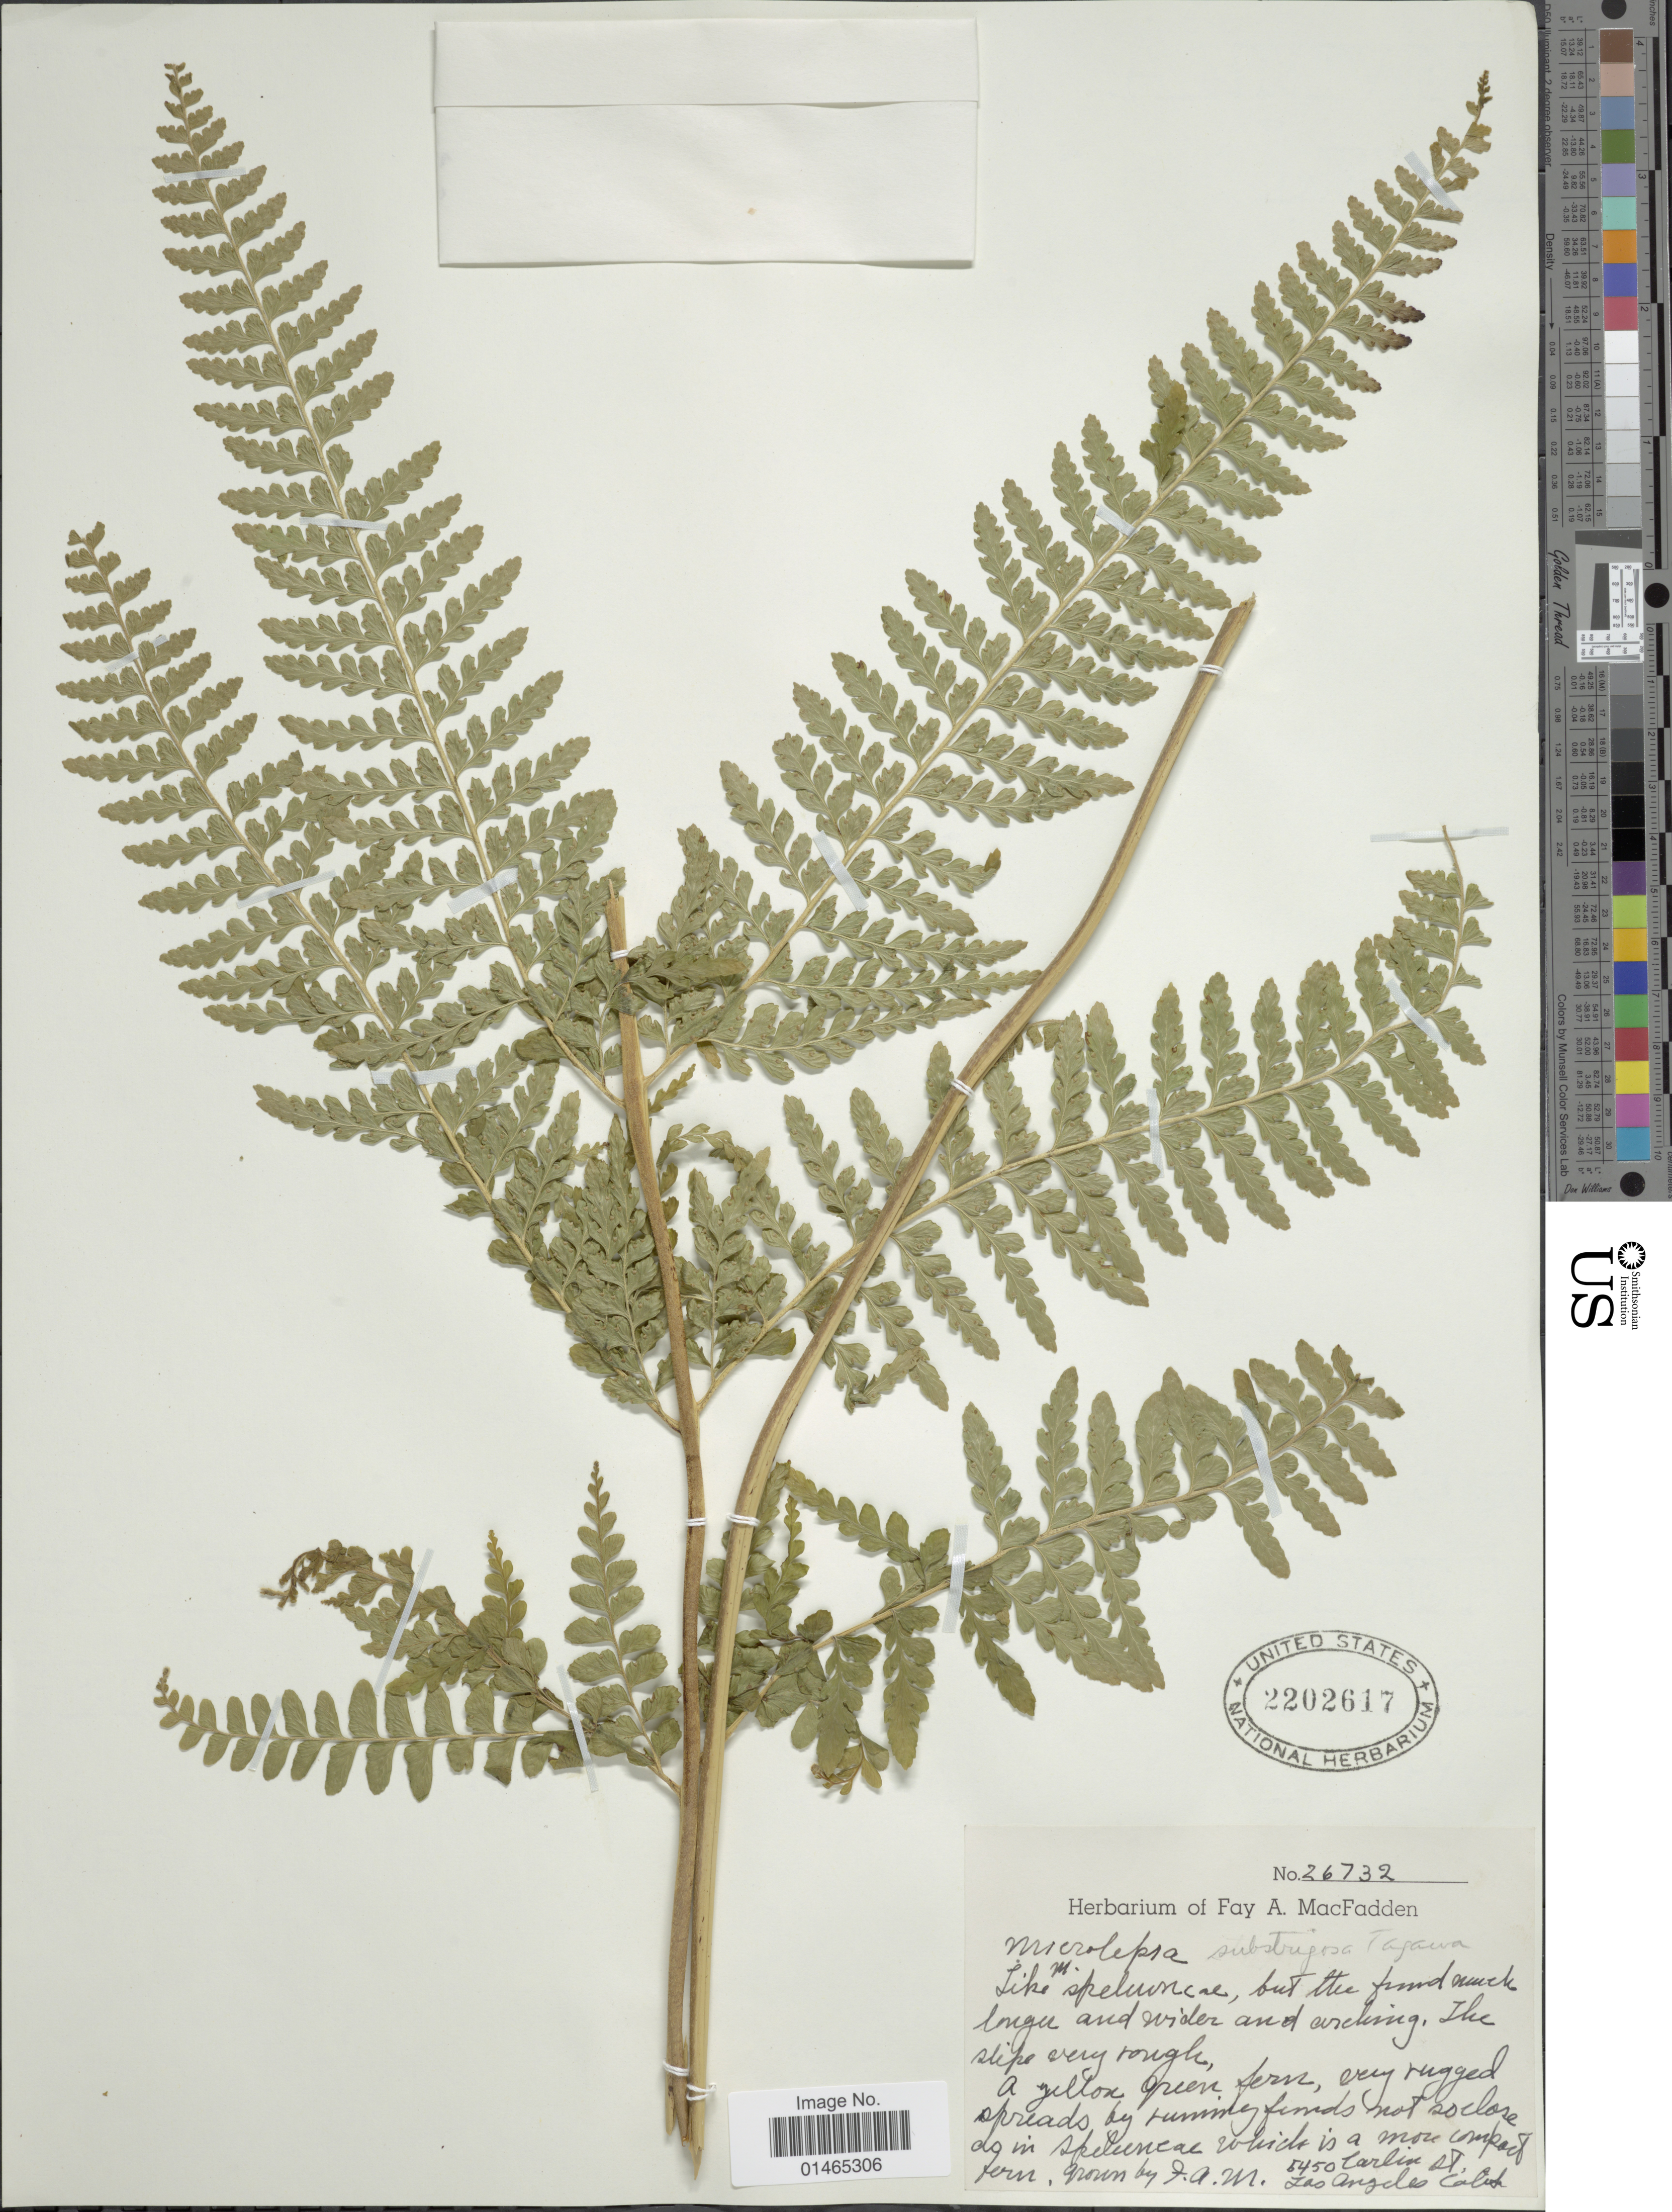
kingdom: Plantae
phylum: Tracheophyta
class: Polypodiopsida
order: Polypodiales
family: Dennstaedtiaceae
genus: Microlepia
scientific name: Microlepia substrigosa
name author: Tagawa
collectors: F. MacFadden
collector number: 26732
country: United States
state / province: California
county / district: Los Angeles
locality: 5450 Carlin St. Los Angeles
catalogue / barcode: US 2202617